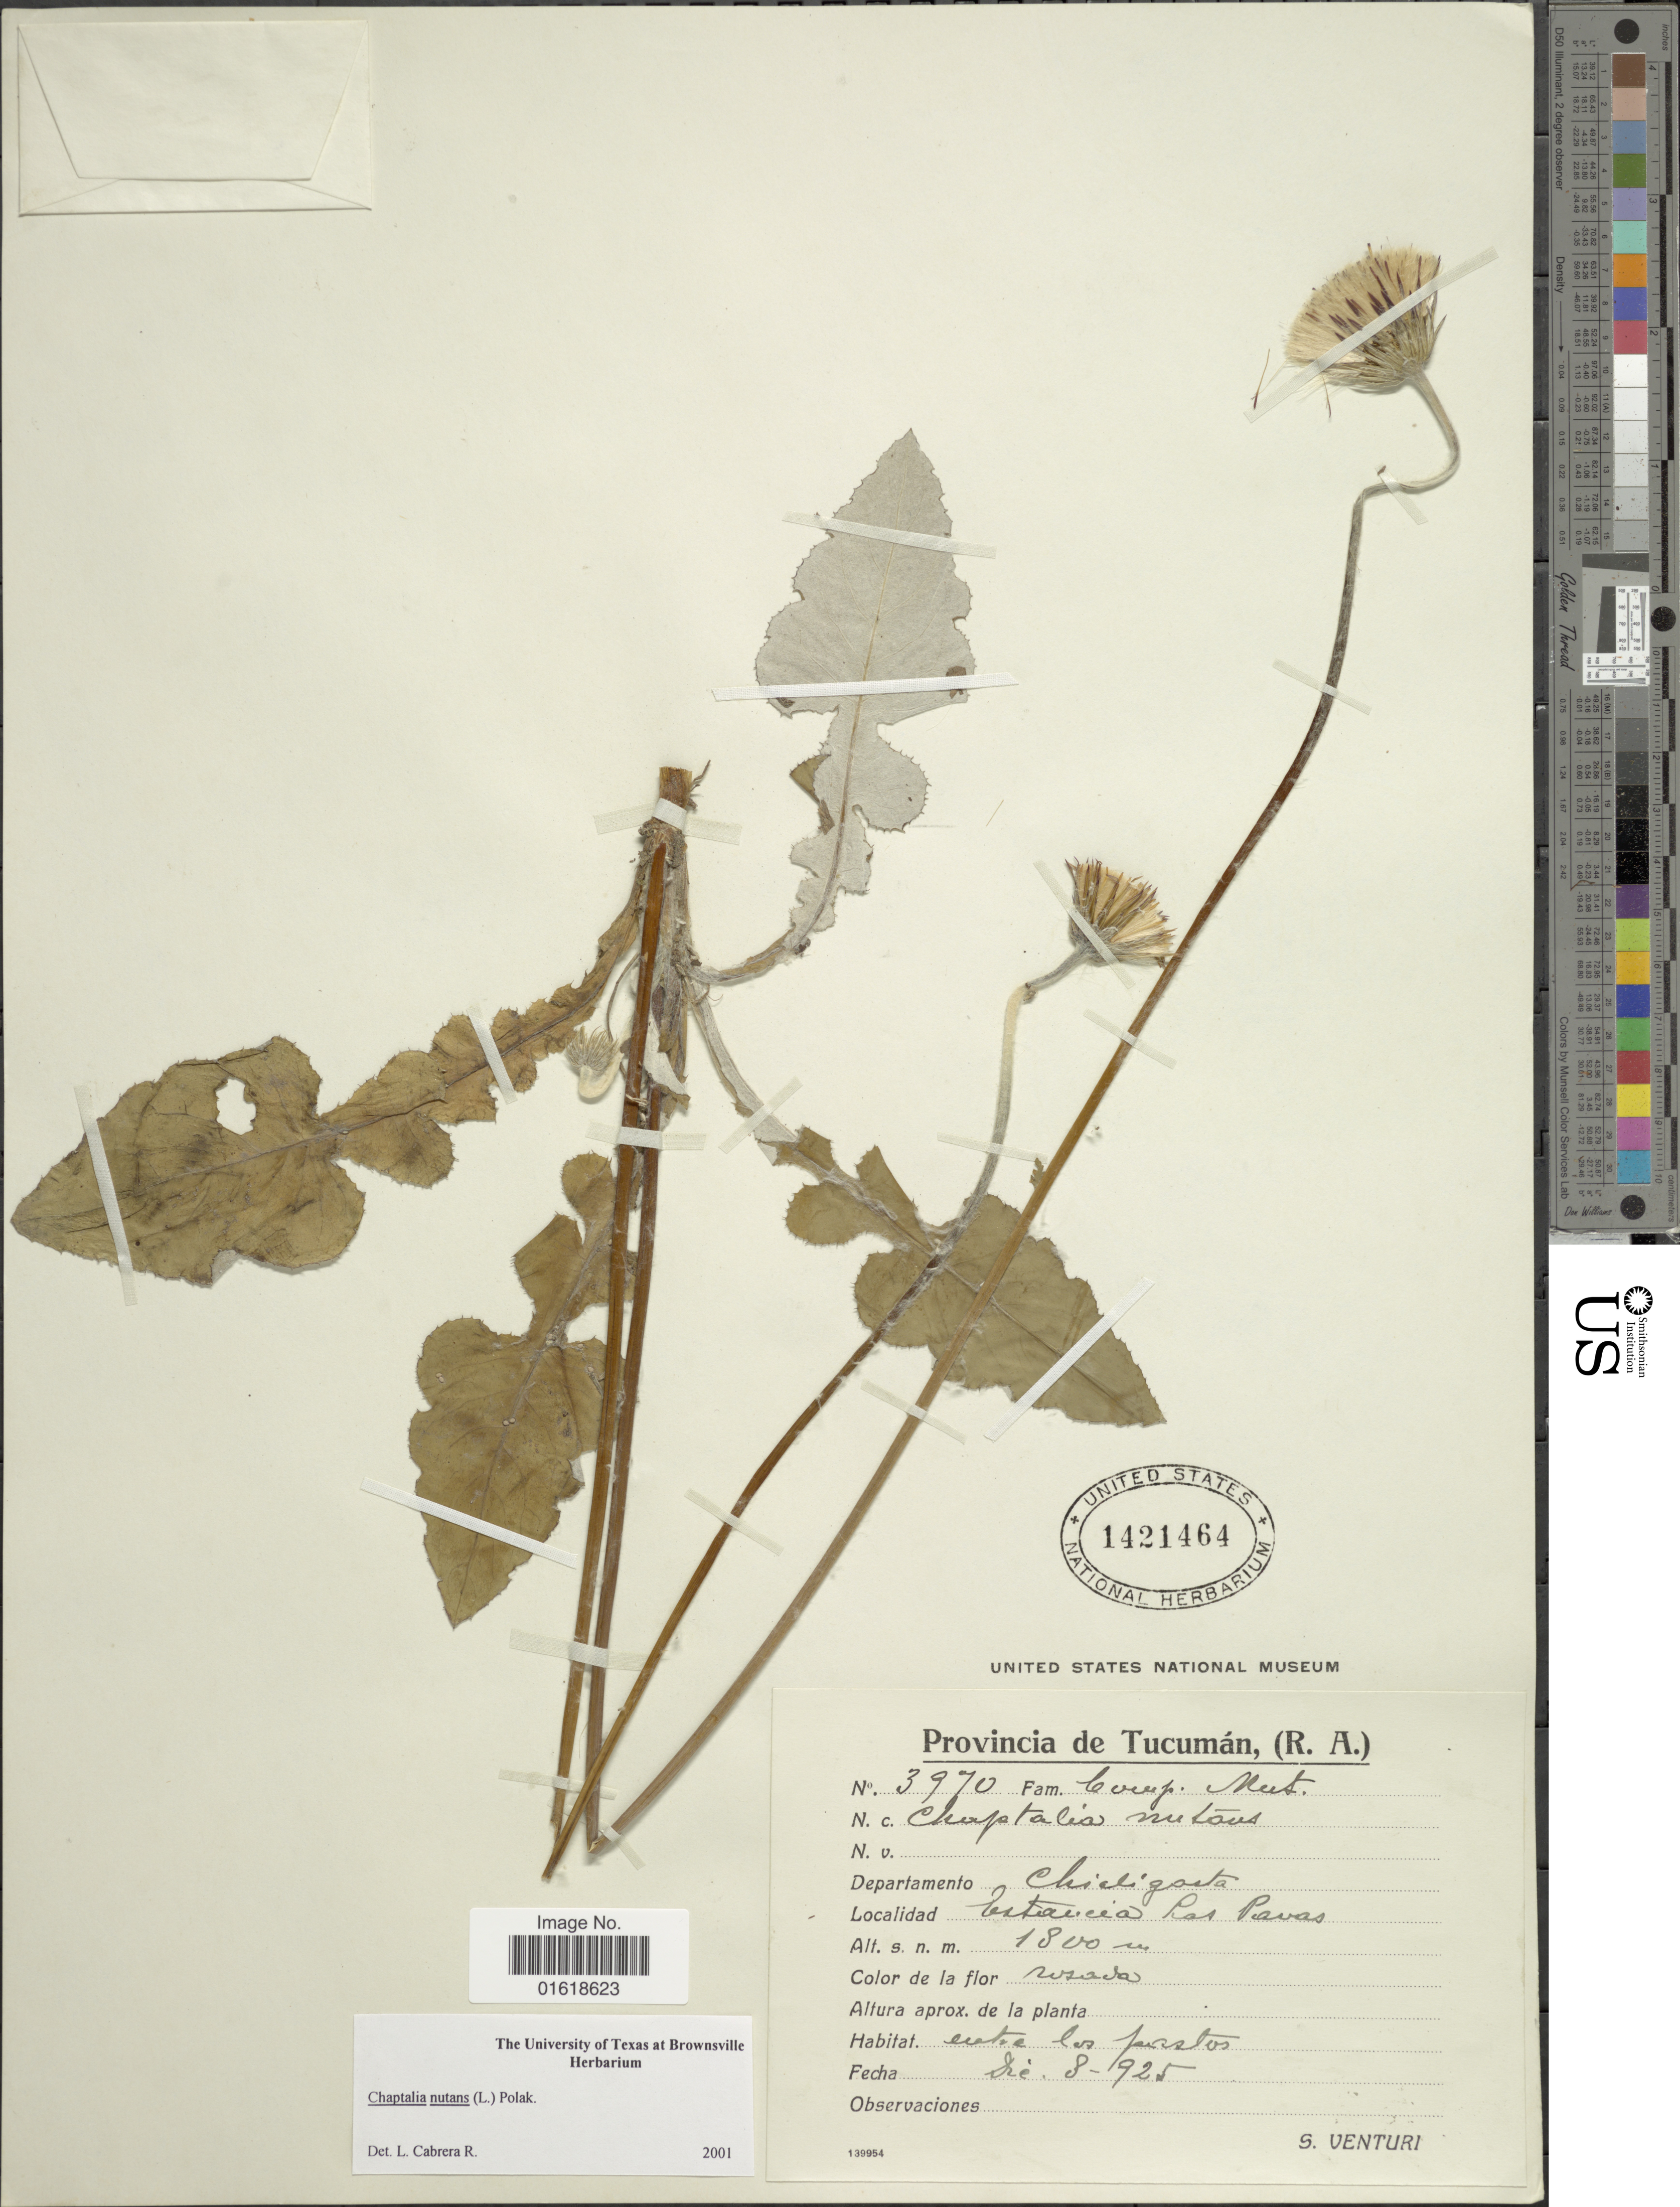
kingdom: Plantae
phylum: Tracheophyta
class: Magnoliopsida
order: Asterales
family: Asteraceae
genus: Chaptalia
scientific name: Chaptalia nutans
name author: (L.) Pol.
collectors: S. Venturi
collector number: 3970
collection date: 1925-12-08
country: Argentina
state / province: Tucuman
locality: Departamento Chicligasta. Estancia Las Pavas.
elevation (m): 1800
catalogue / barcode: US 1421464